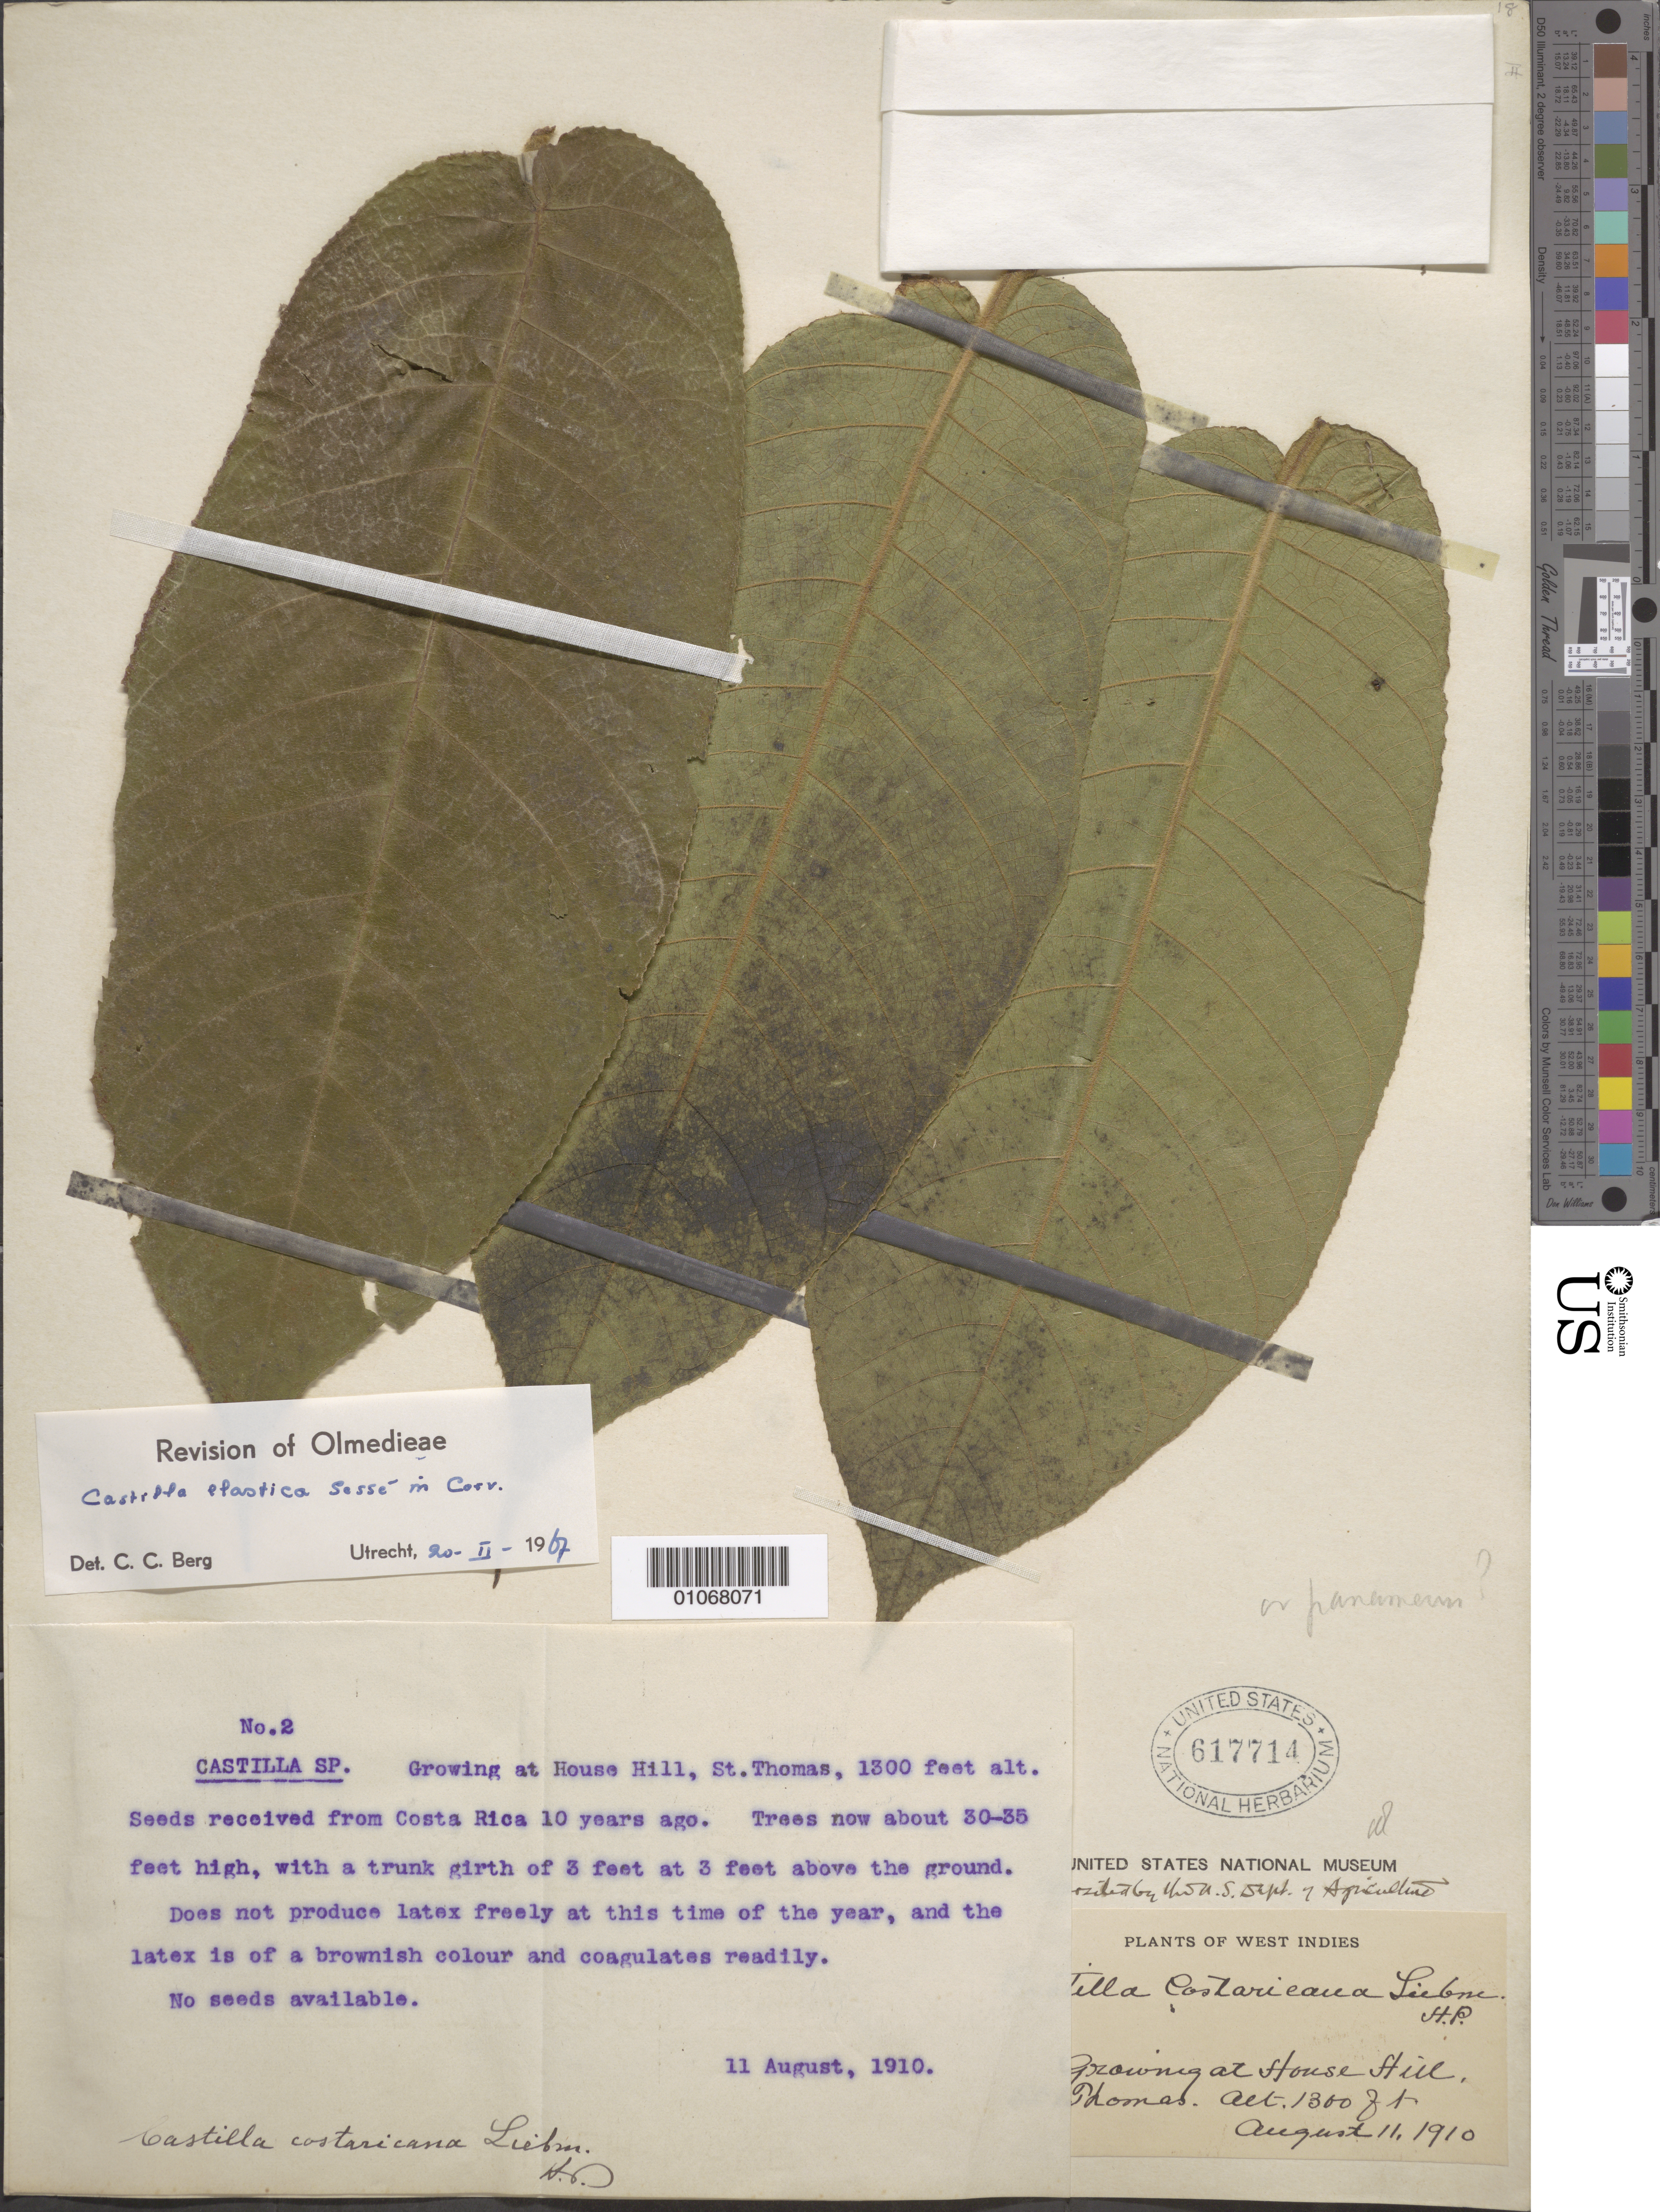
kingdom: Plantae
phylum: Tracheophyta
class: Magnoliopsida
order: Rosales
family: Moraceae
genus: Castilla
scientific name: Castilla elastica subsp. costaricana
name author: (Liebm.) C.C. Berg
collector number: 2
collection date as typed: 11 Aug 1910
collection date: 1910-08-11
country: Jamaica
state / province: Saint Thomas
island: Jamaica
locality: Gowing at house hill.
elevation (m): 396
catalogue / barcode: US 617714